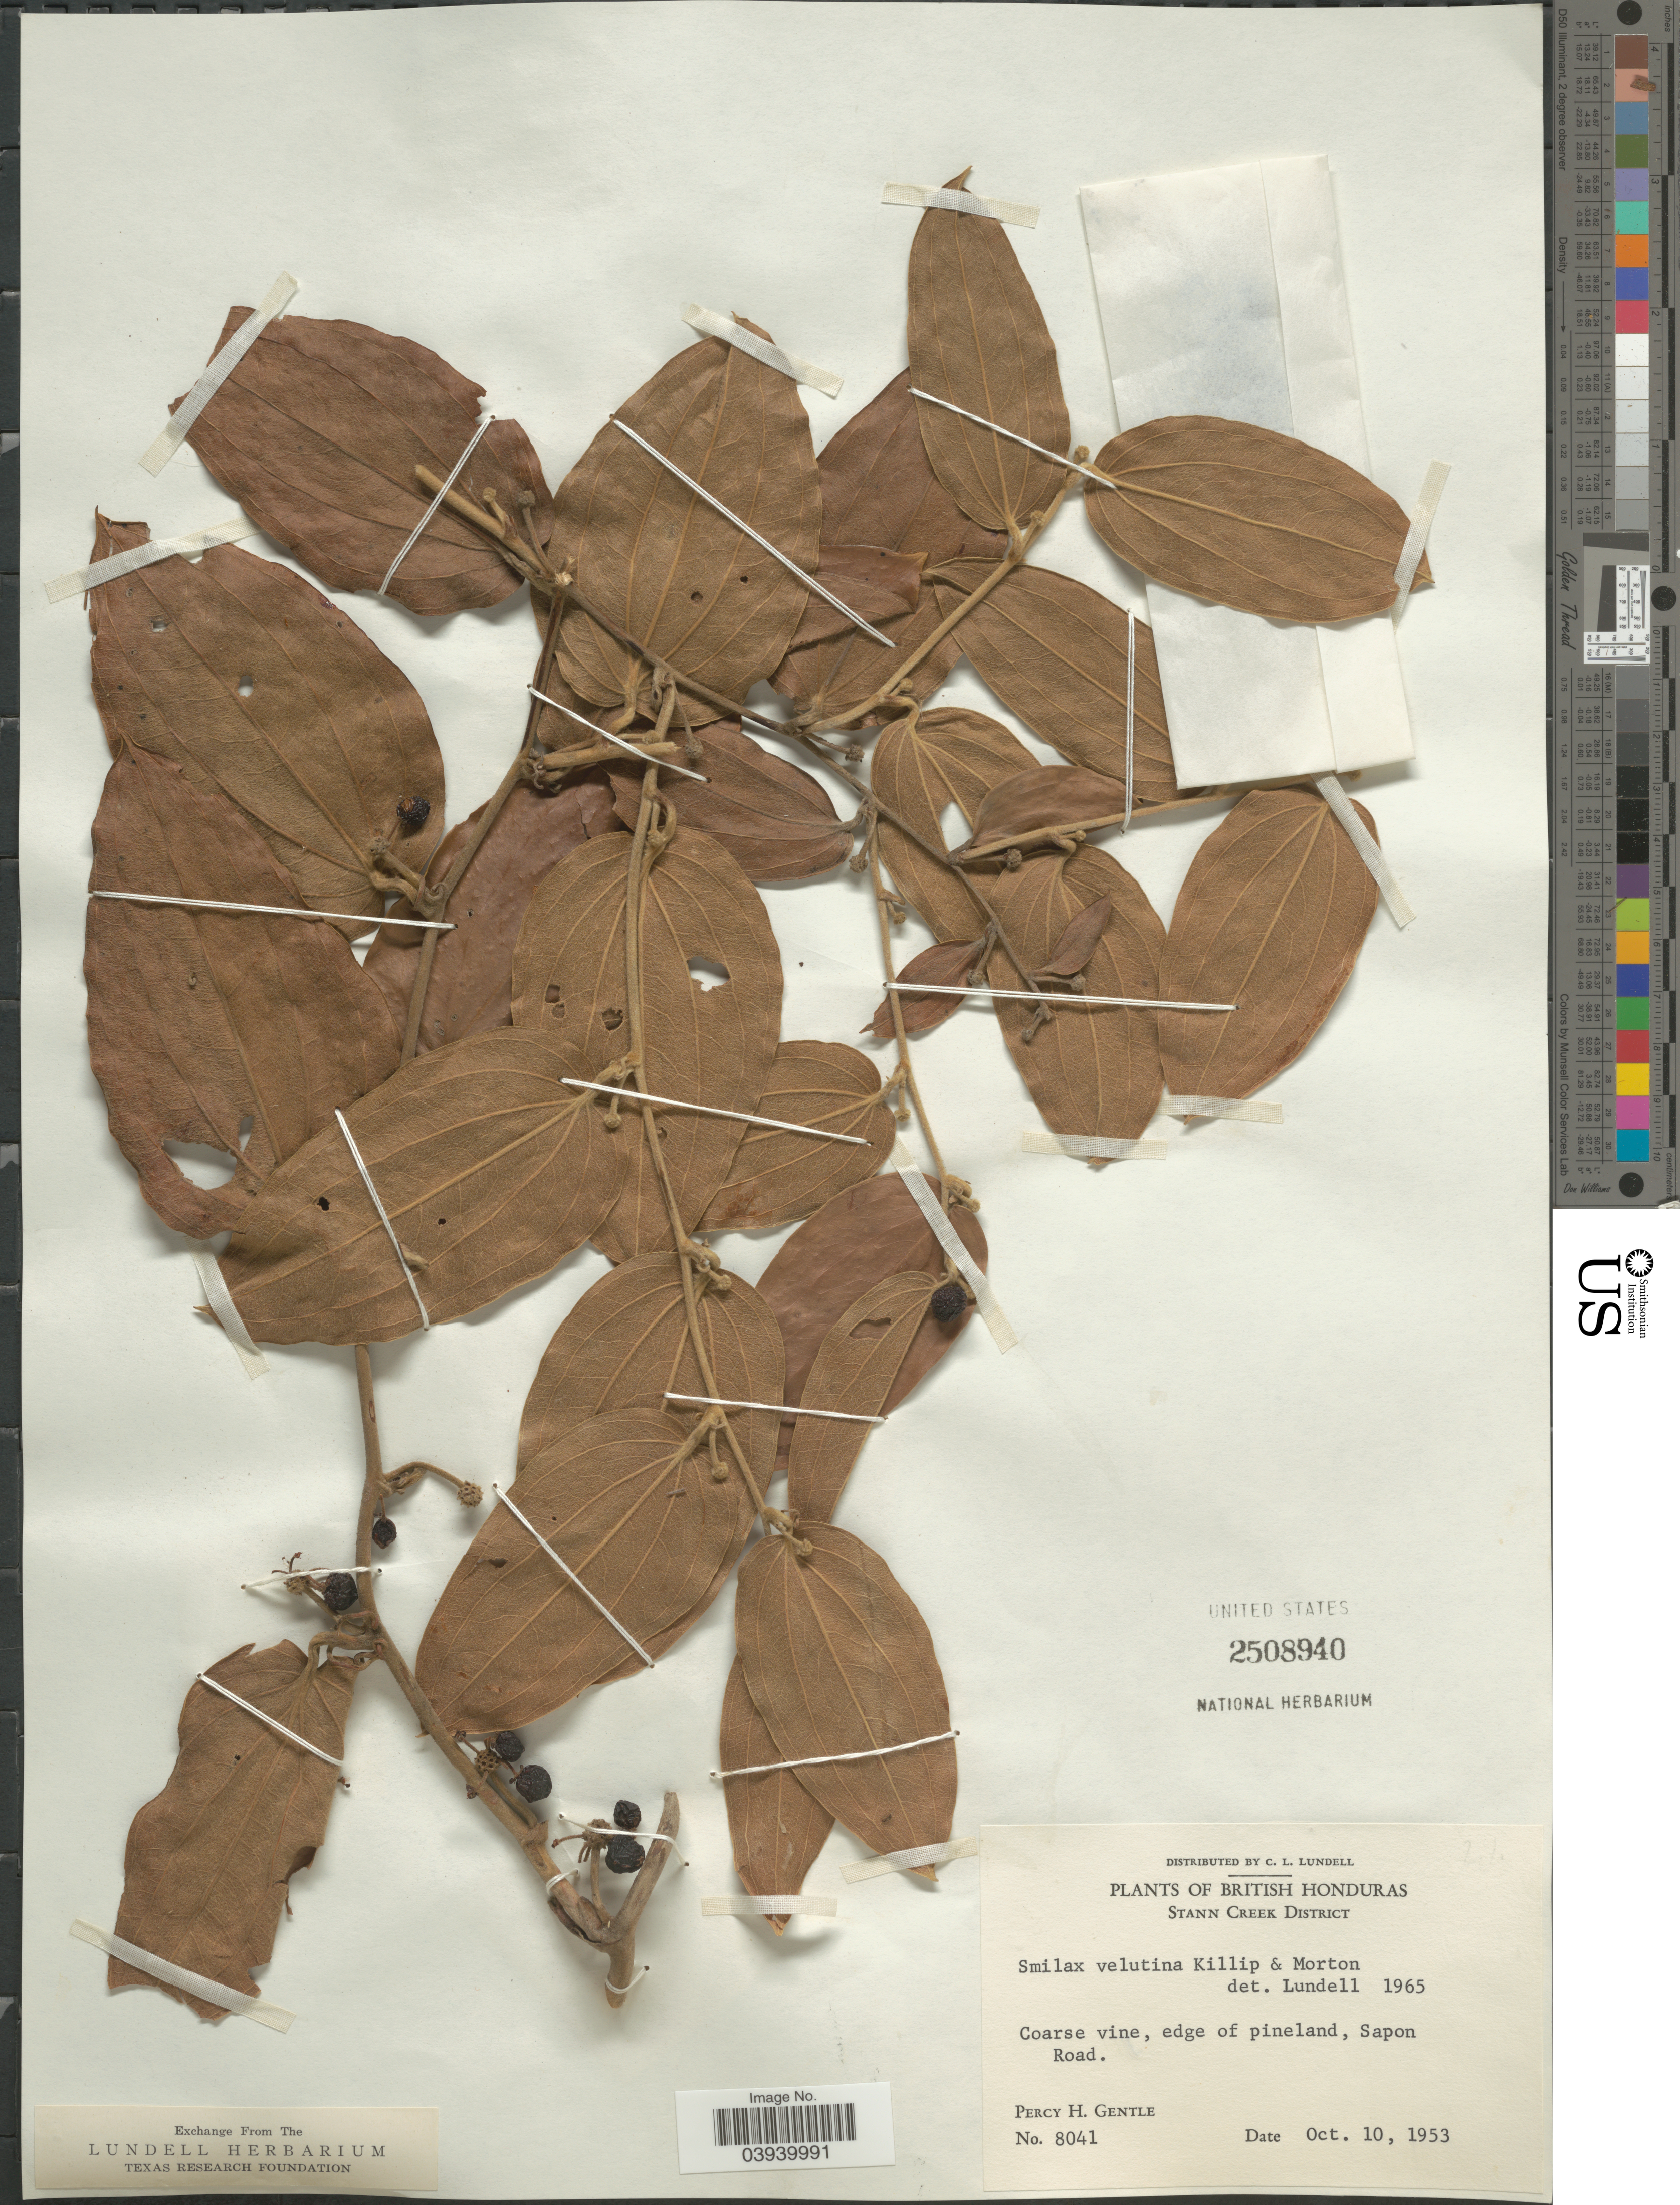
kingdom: Plantae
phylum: Tracheophyta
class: Liliopsida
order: Liliales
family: Smilacaceae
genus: Smilax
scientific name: Smilax velutina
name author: Killip & C.V. Morton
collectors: P. H. Gentle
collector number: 8041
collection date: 1953-10-10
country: Belize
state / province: Stann Creek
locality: British Honduras. Stann Creek District. Coarse vine, edge of pineland, Sapon Road.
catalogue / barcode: US 2508940